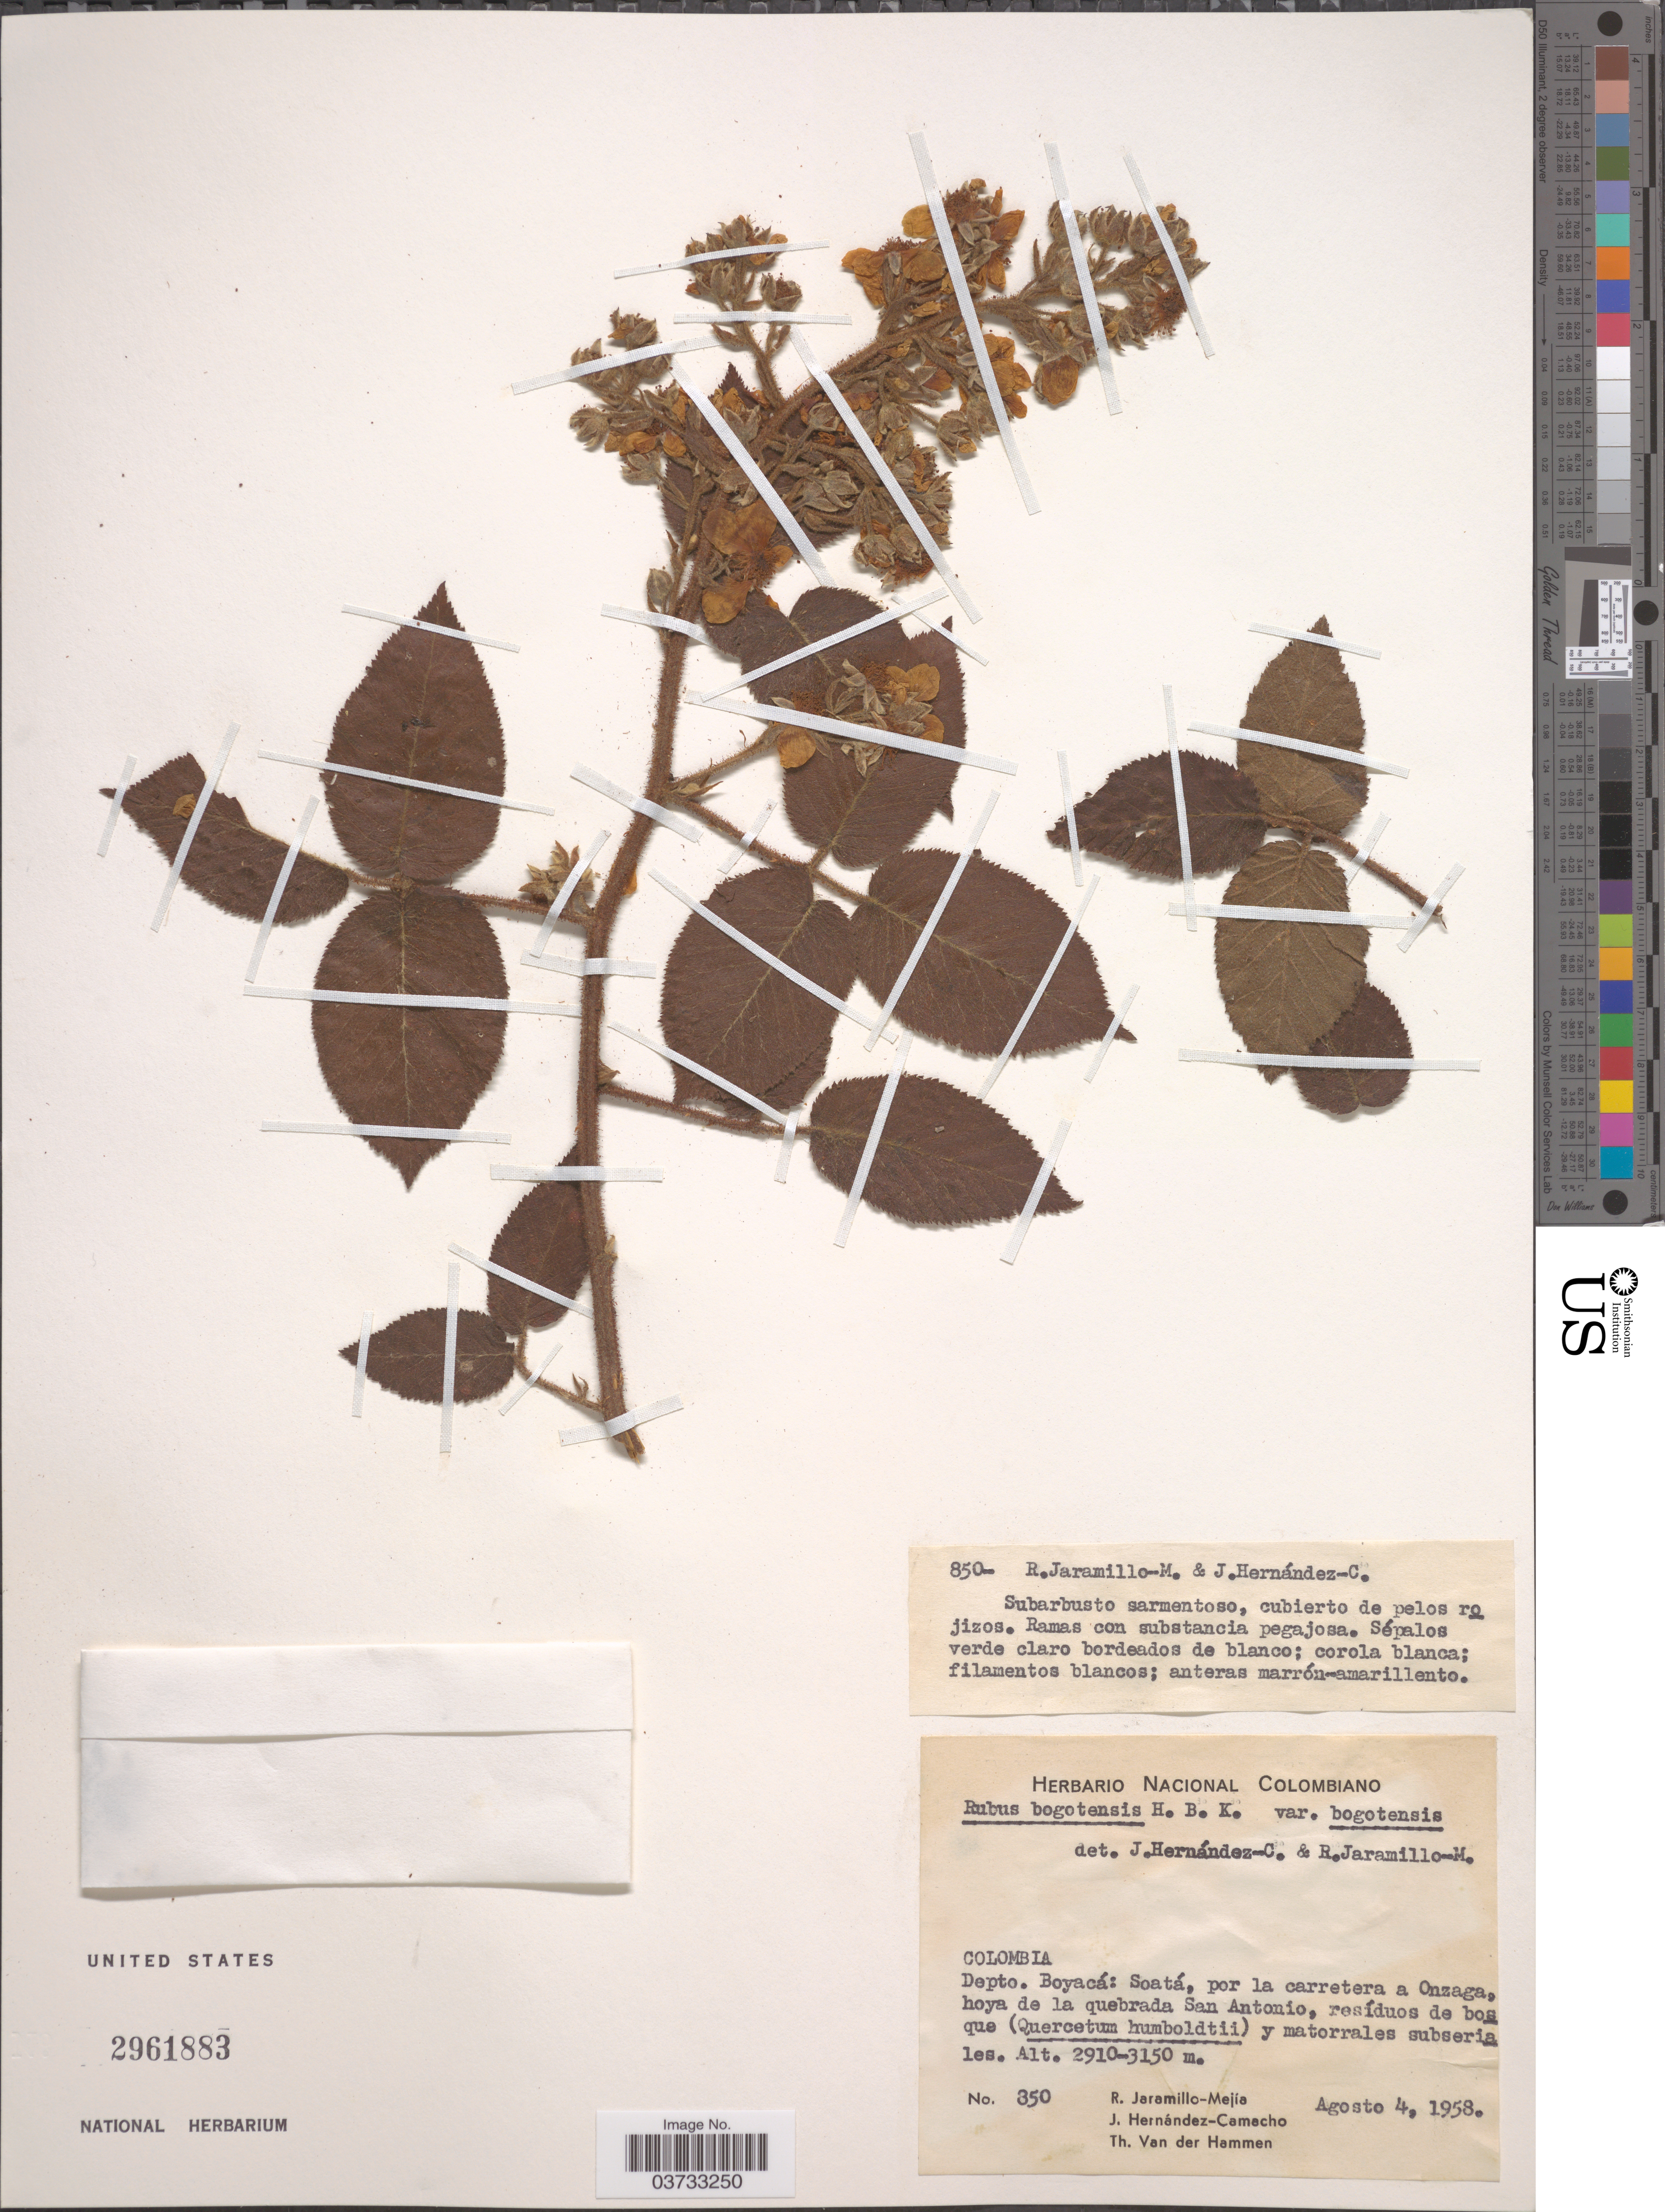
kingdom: Plantae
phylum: Tracheophyta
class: Magnoliopsida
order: Rosales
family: Rosaceae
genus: Rubus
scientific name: Rubus bogotensis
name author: Kunth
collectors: R. Jaramillo M., J. Hernández-Camacho & T. Van der Hammen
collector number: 850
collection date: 1958-08-04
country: Colombia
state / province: Boyacá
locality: Depto. Boyacá: Soatá, por la carretera a Onzaga, hoya de la quebrada San Antonio.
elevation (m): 2910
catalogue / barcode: US 2961883